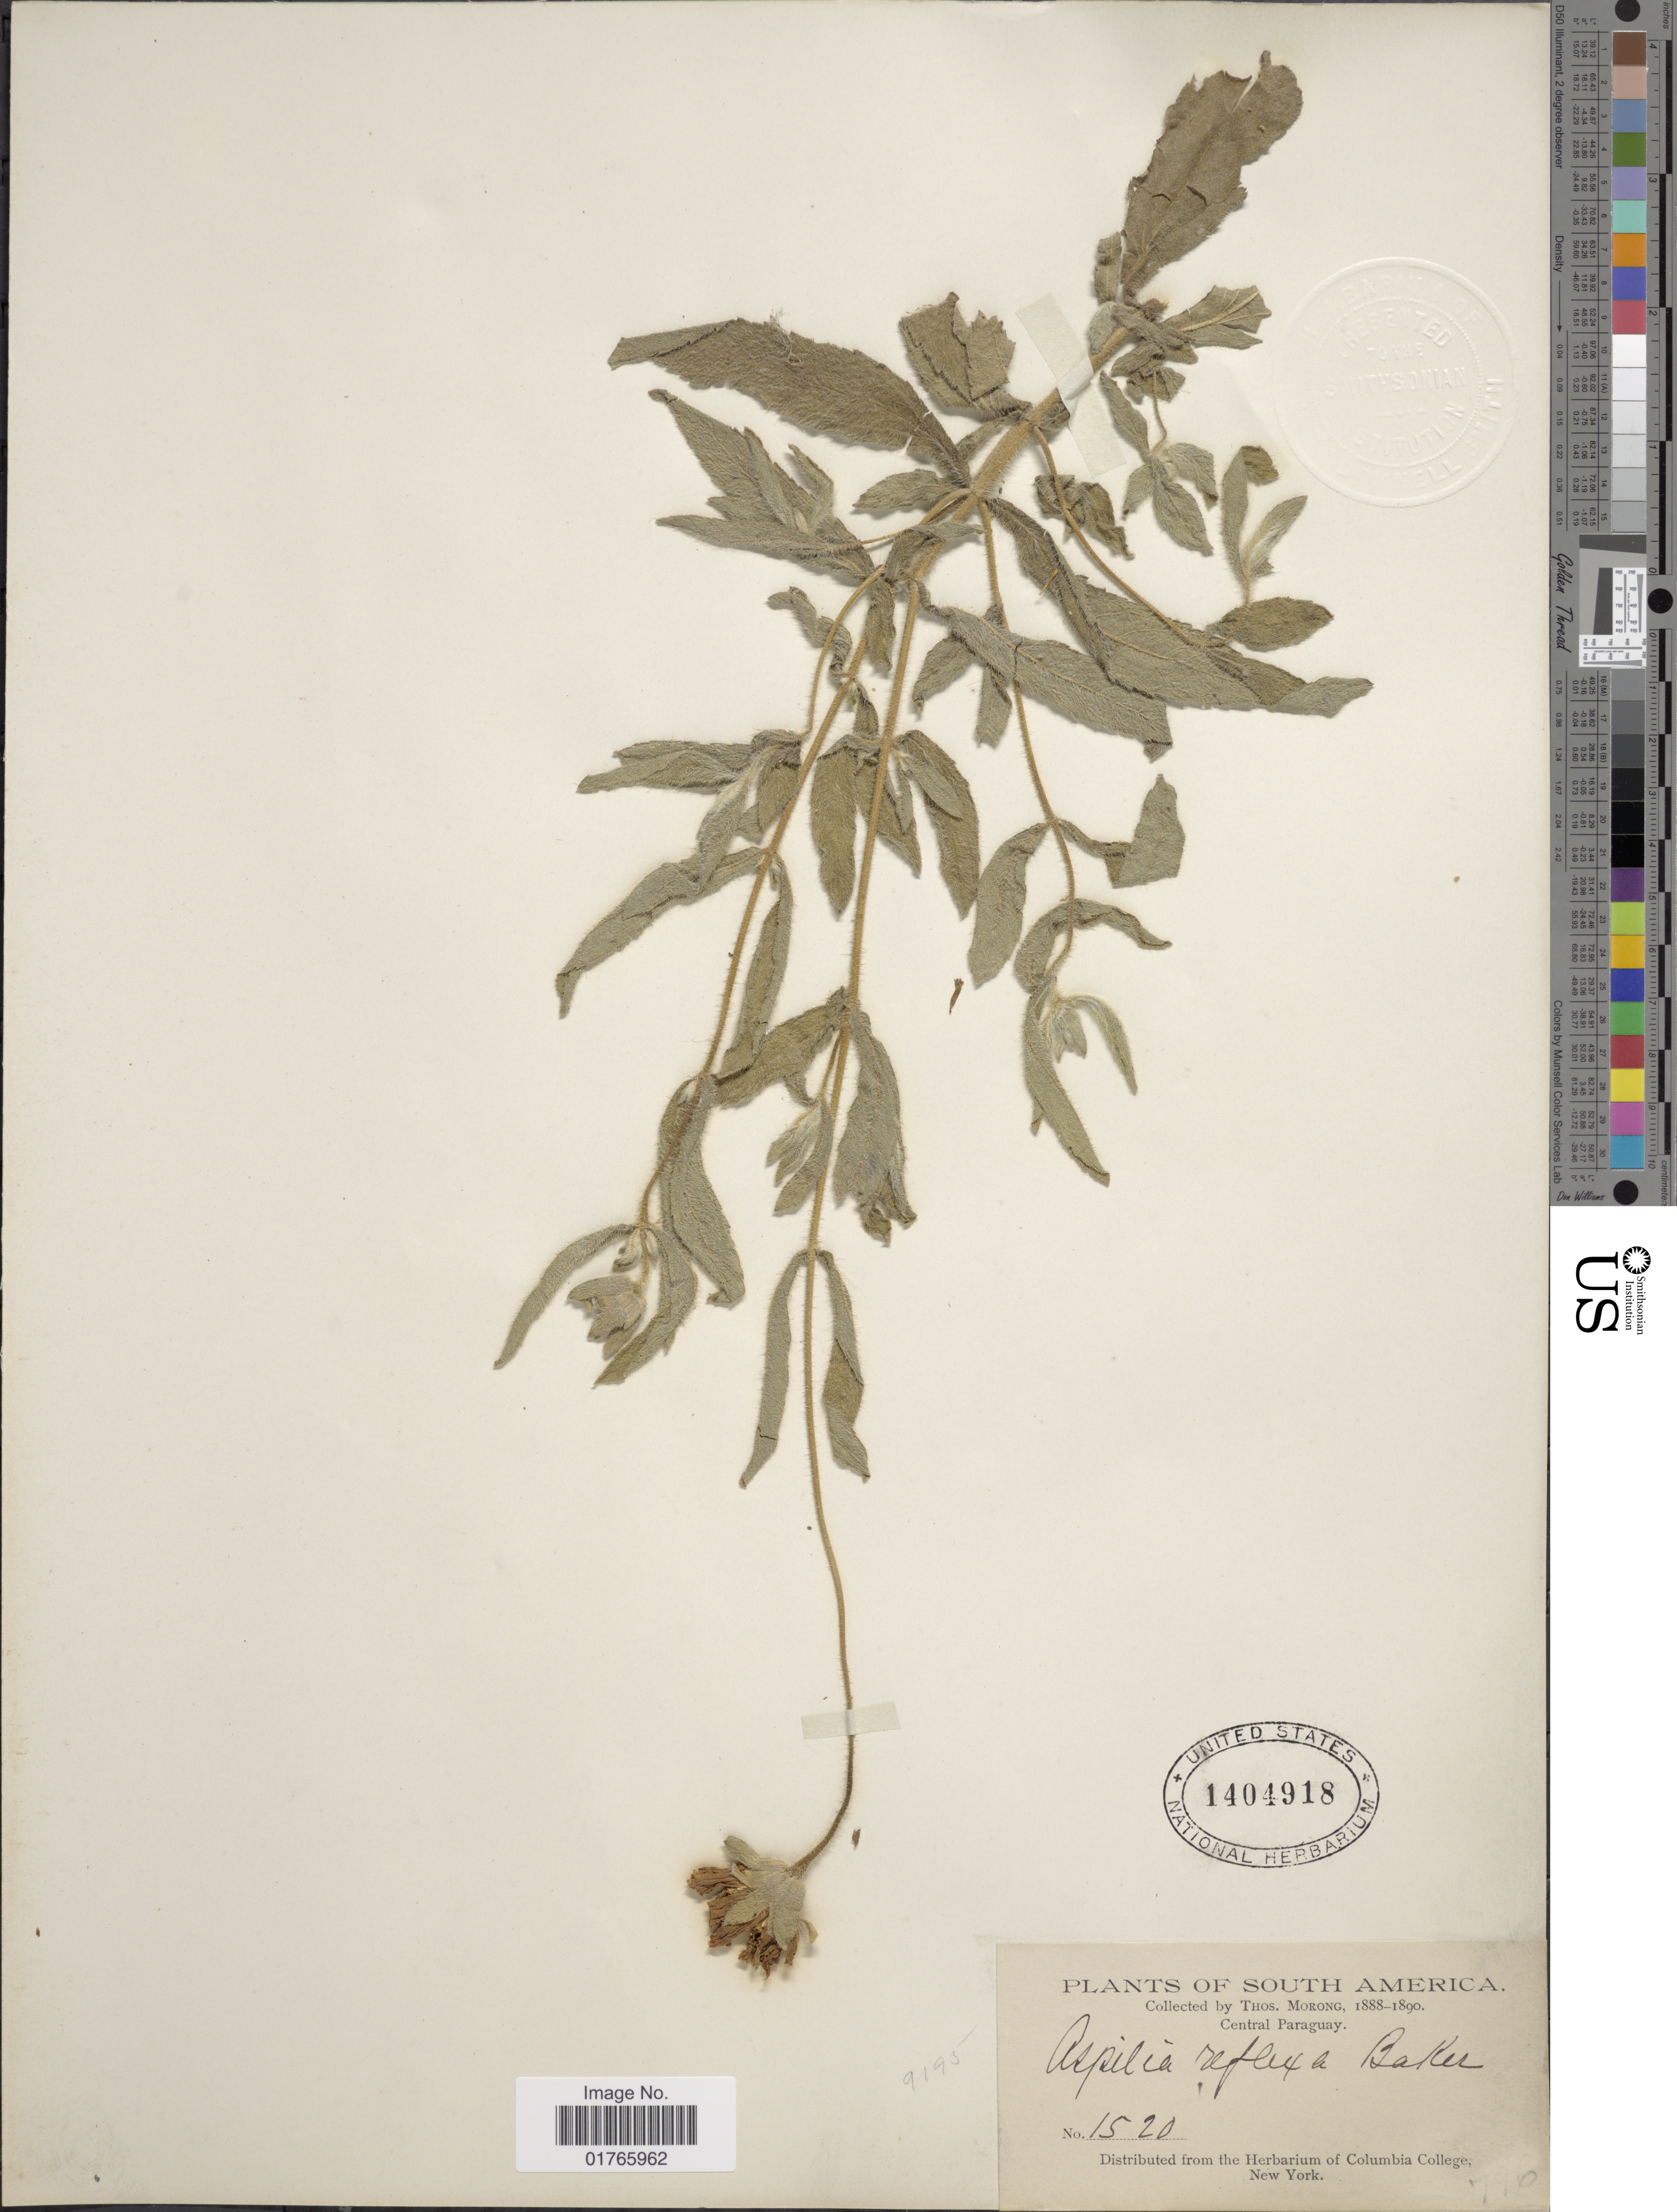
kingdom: Plantae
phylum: Tracheophyta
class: Magnoliopsida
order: Asterales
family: Asteraceae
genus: Aspilia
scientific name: Aspilia reflexa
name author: Baker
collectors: ex herb. T. Morong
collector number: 1520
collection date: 1888/1890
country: Paraguay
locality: South America, Central Paraguay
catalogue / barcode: US 1404918